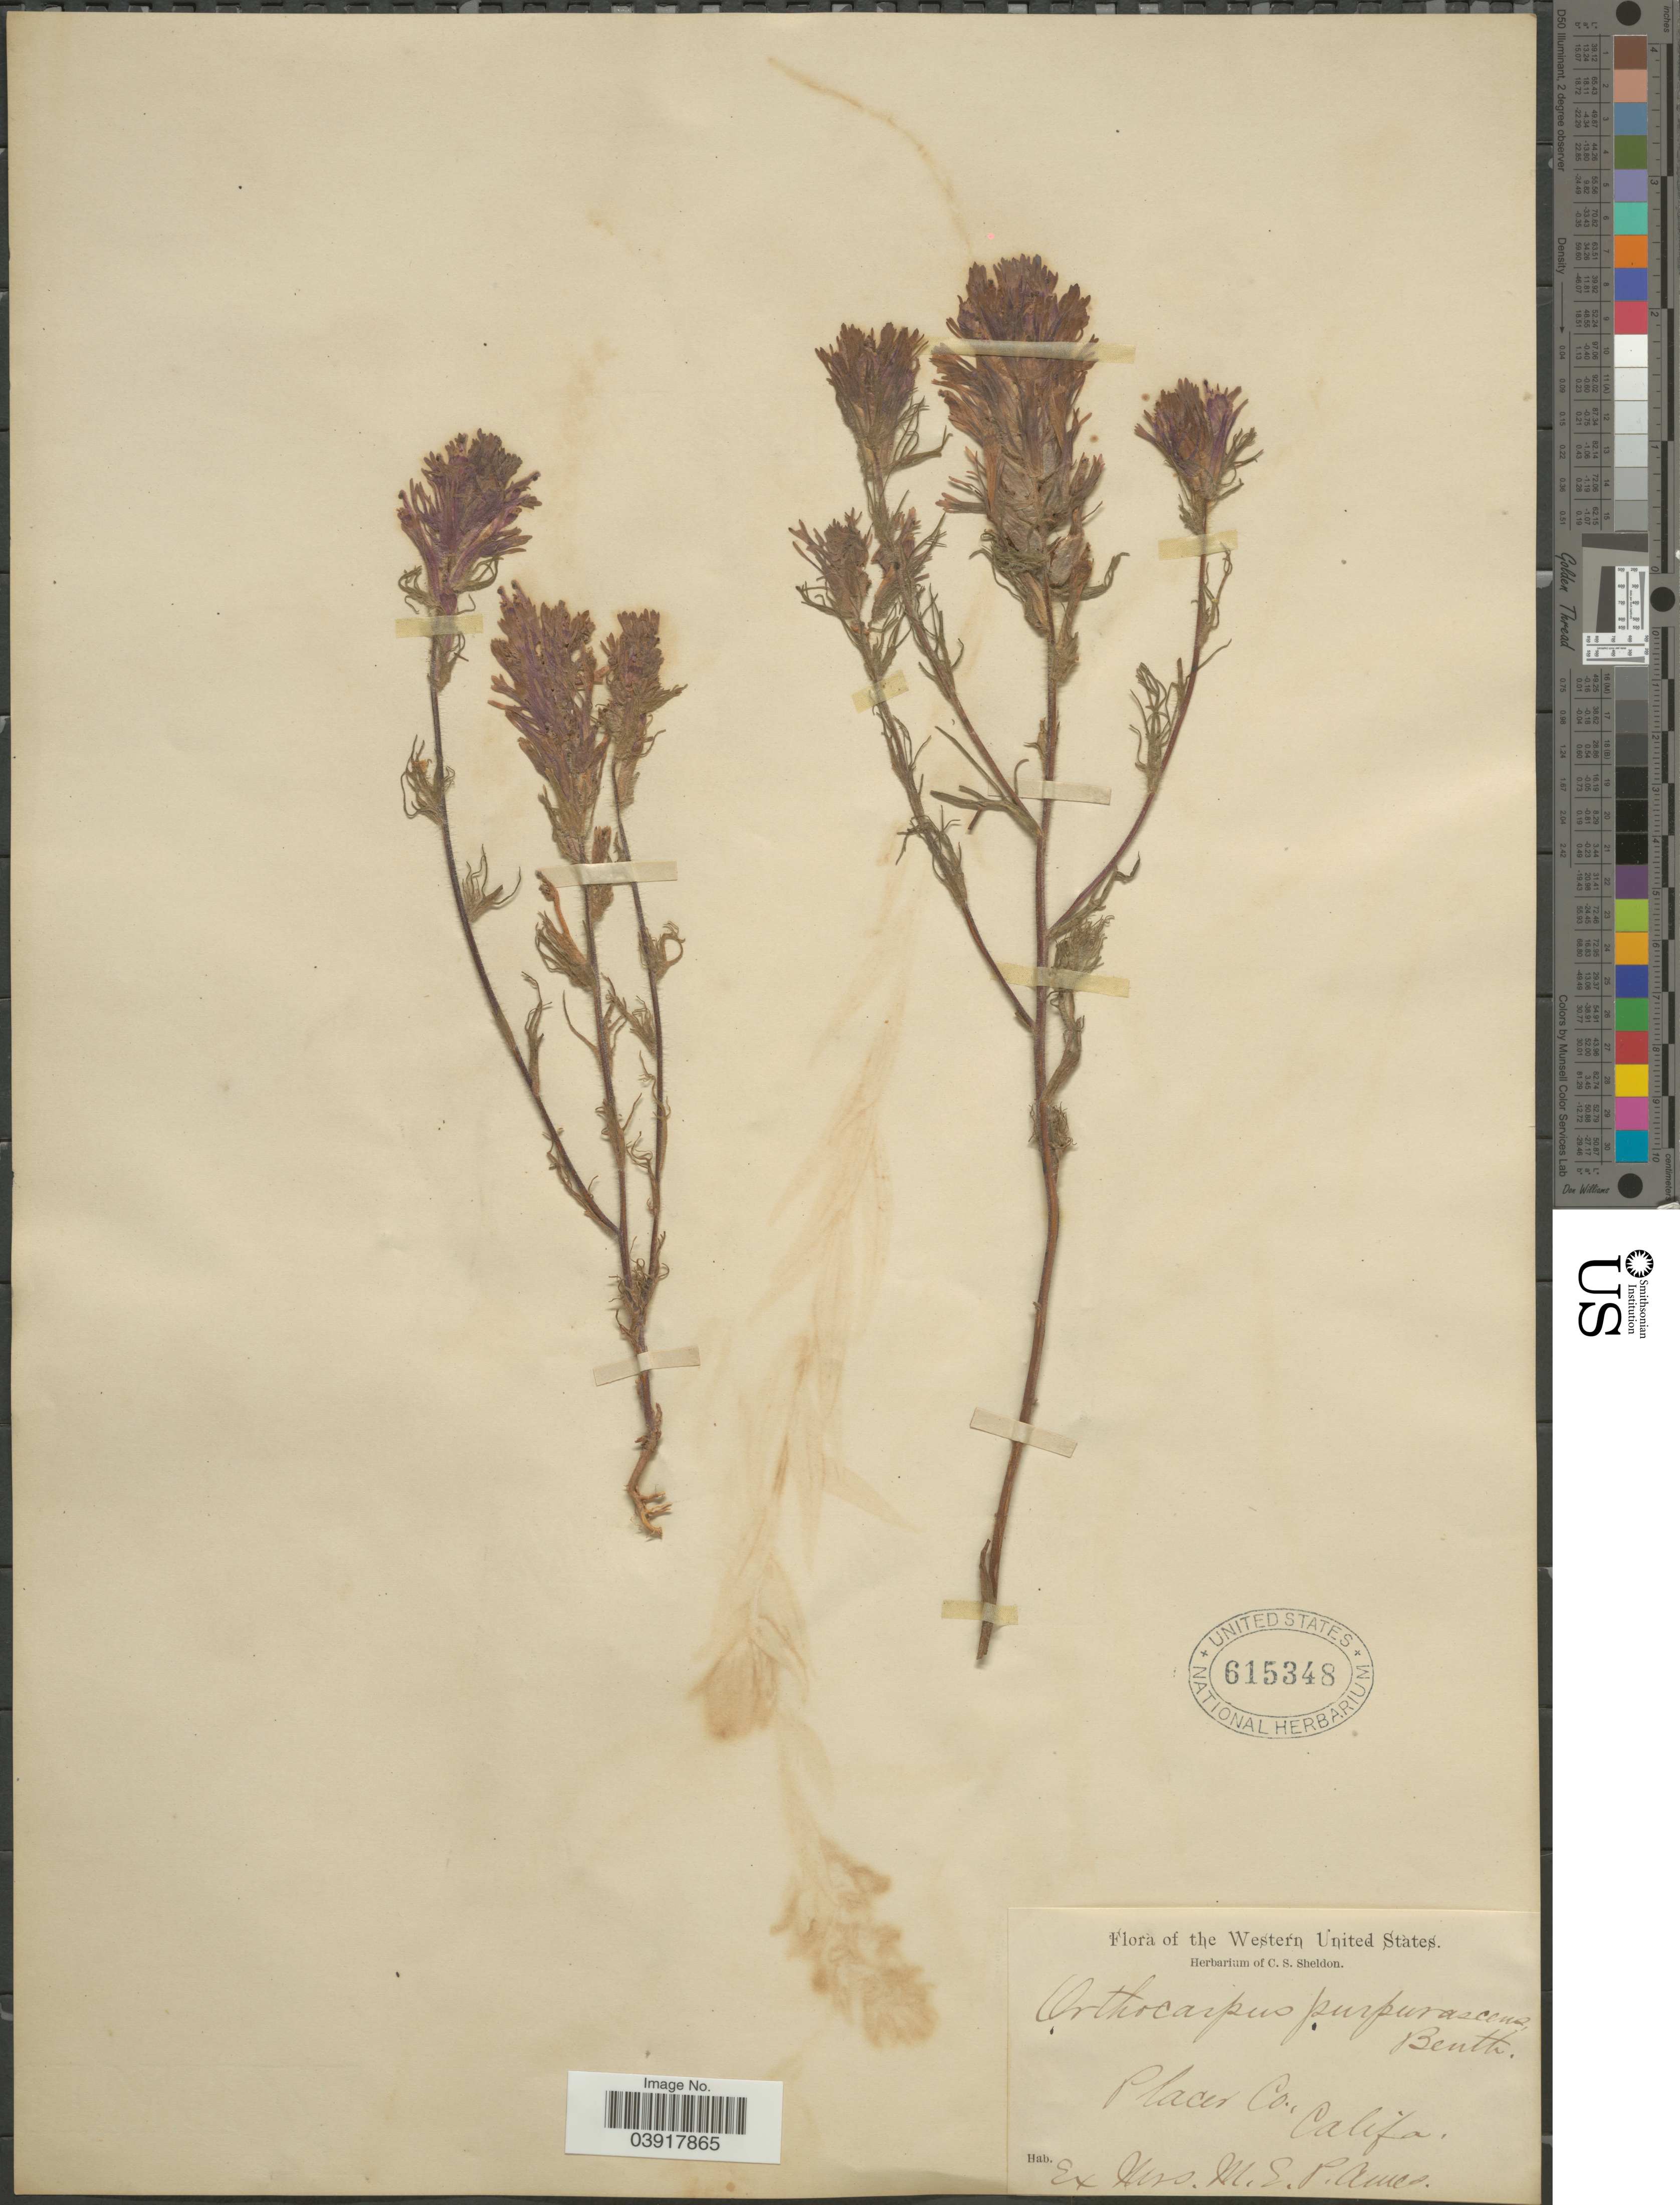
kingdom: Plantae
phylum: Tracheophyta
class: Magnoliopsida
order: Lamiales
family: Orobanchaceae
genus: Orthocarpus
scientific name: Orthocarpus purpurascens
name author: Benth.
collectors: M. E. P. Ames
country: United States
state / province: California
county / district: Placer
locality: Western United States. Placer Co.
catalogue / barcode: US 615348